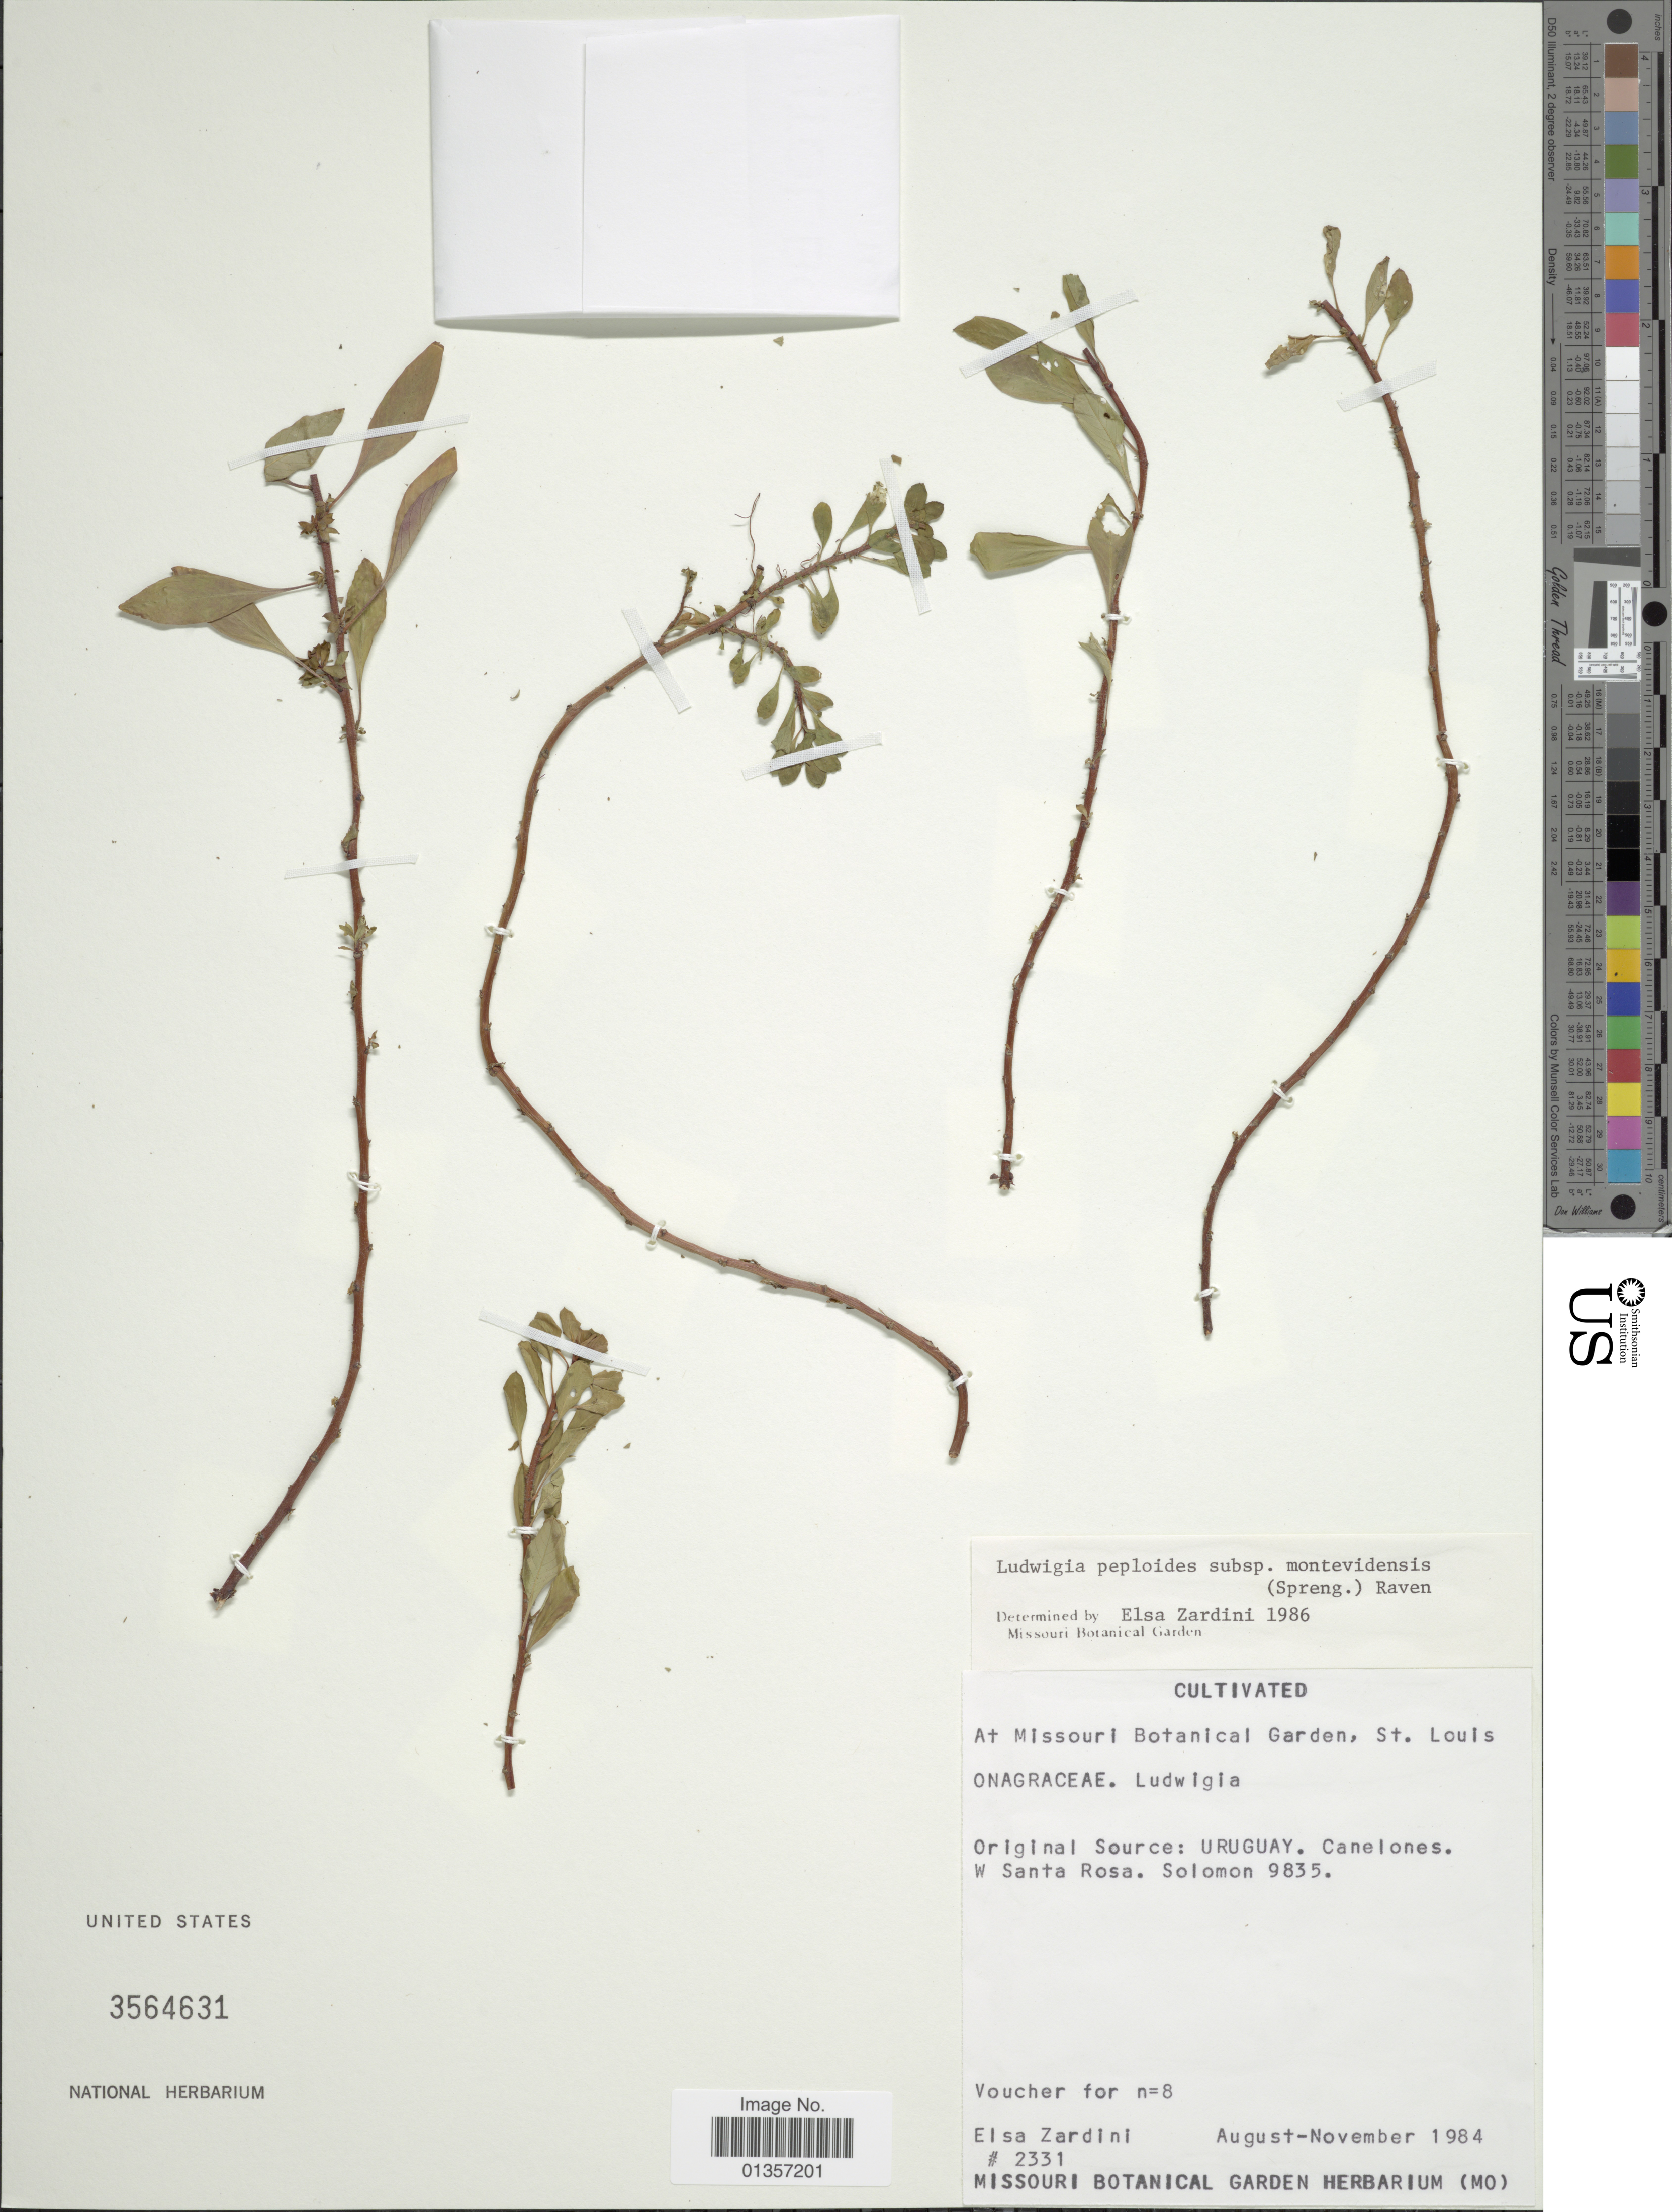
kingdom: Plantae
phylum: Tracheophyta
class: Magnoliopsida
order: Myrtales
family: Onagraceae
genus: Ludwigia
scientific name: Ludwigia peploides subsp. montevidensis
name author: (Spreng.) P.H. Raven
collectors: E. M. Zardini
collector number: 2331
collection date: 1984-08/1984-11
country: United States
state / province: Missouri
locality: At Missouri Botanical Garden, St. Louis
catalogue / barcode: US 3564631